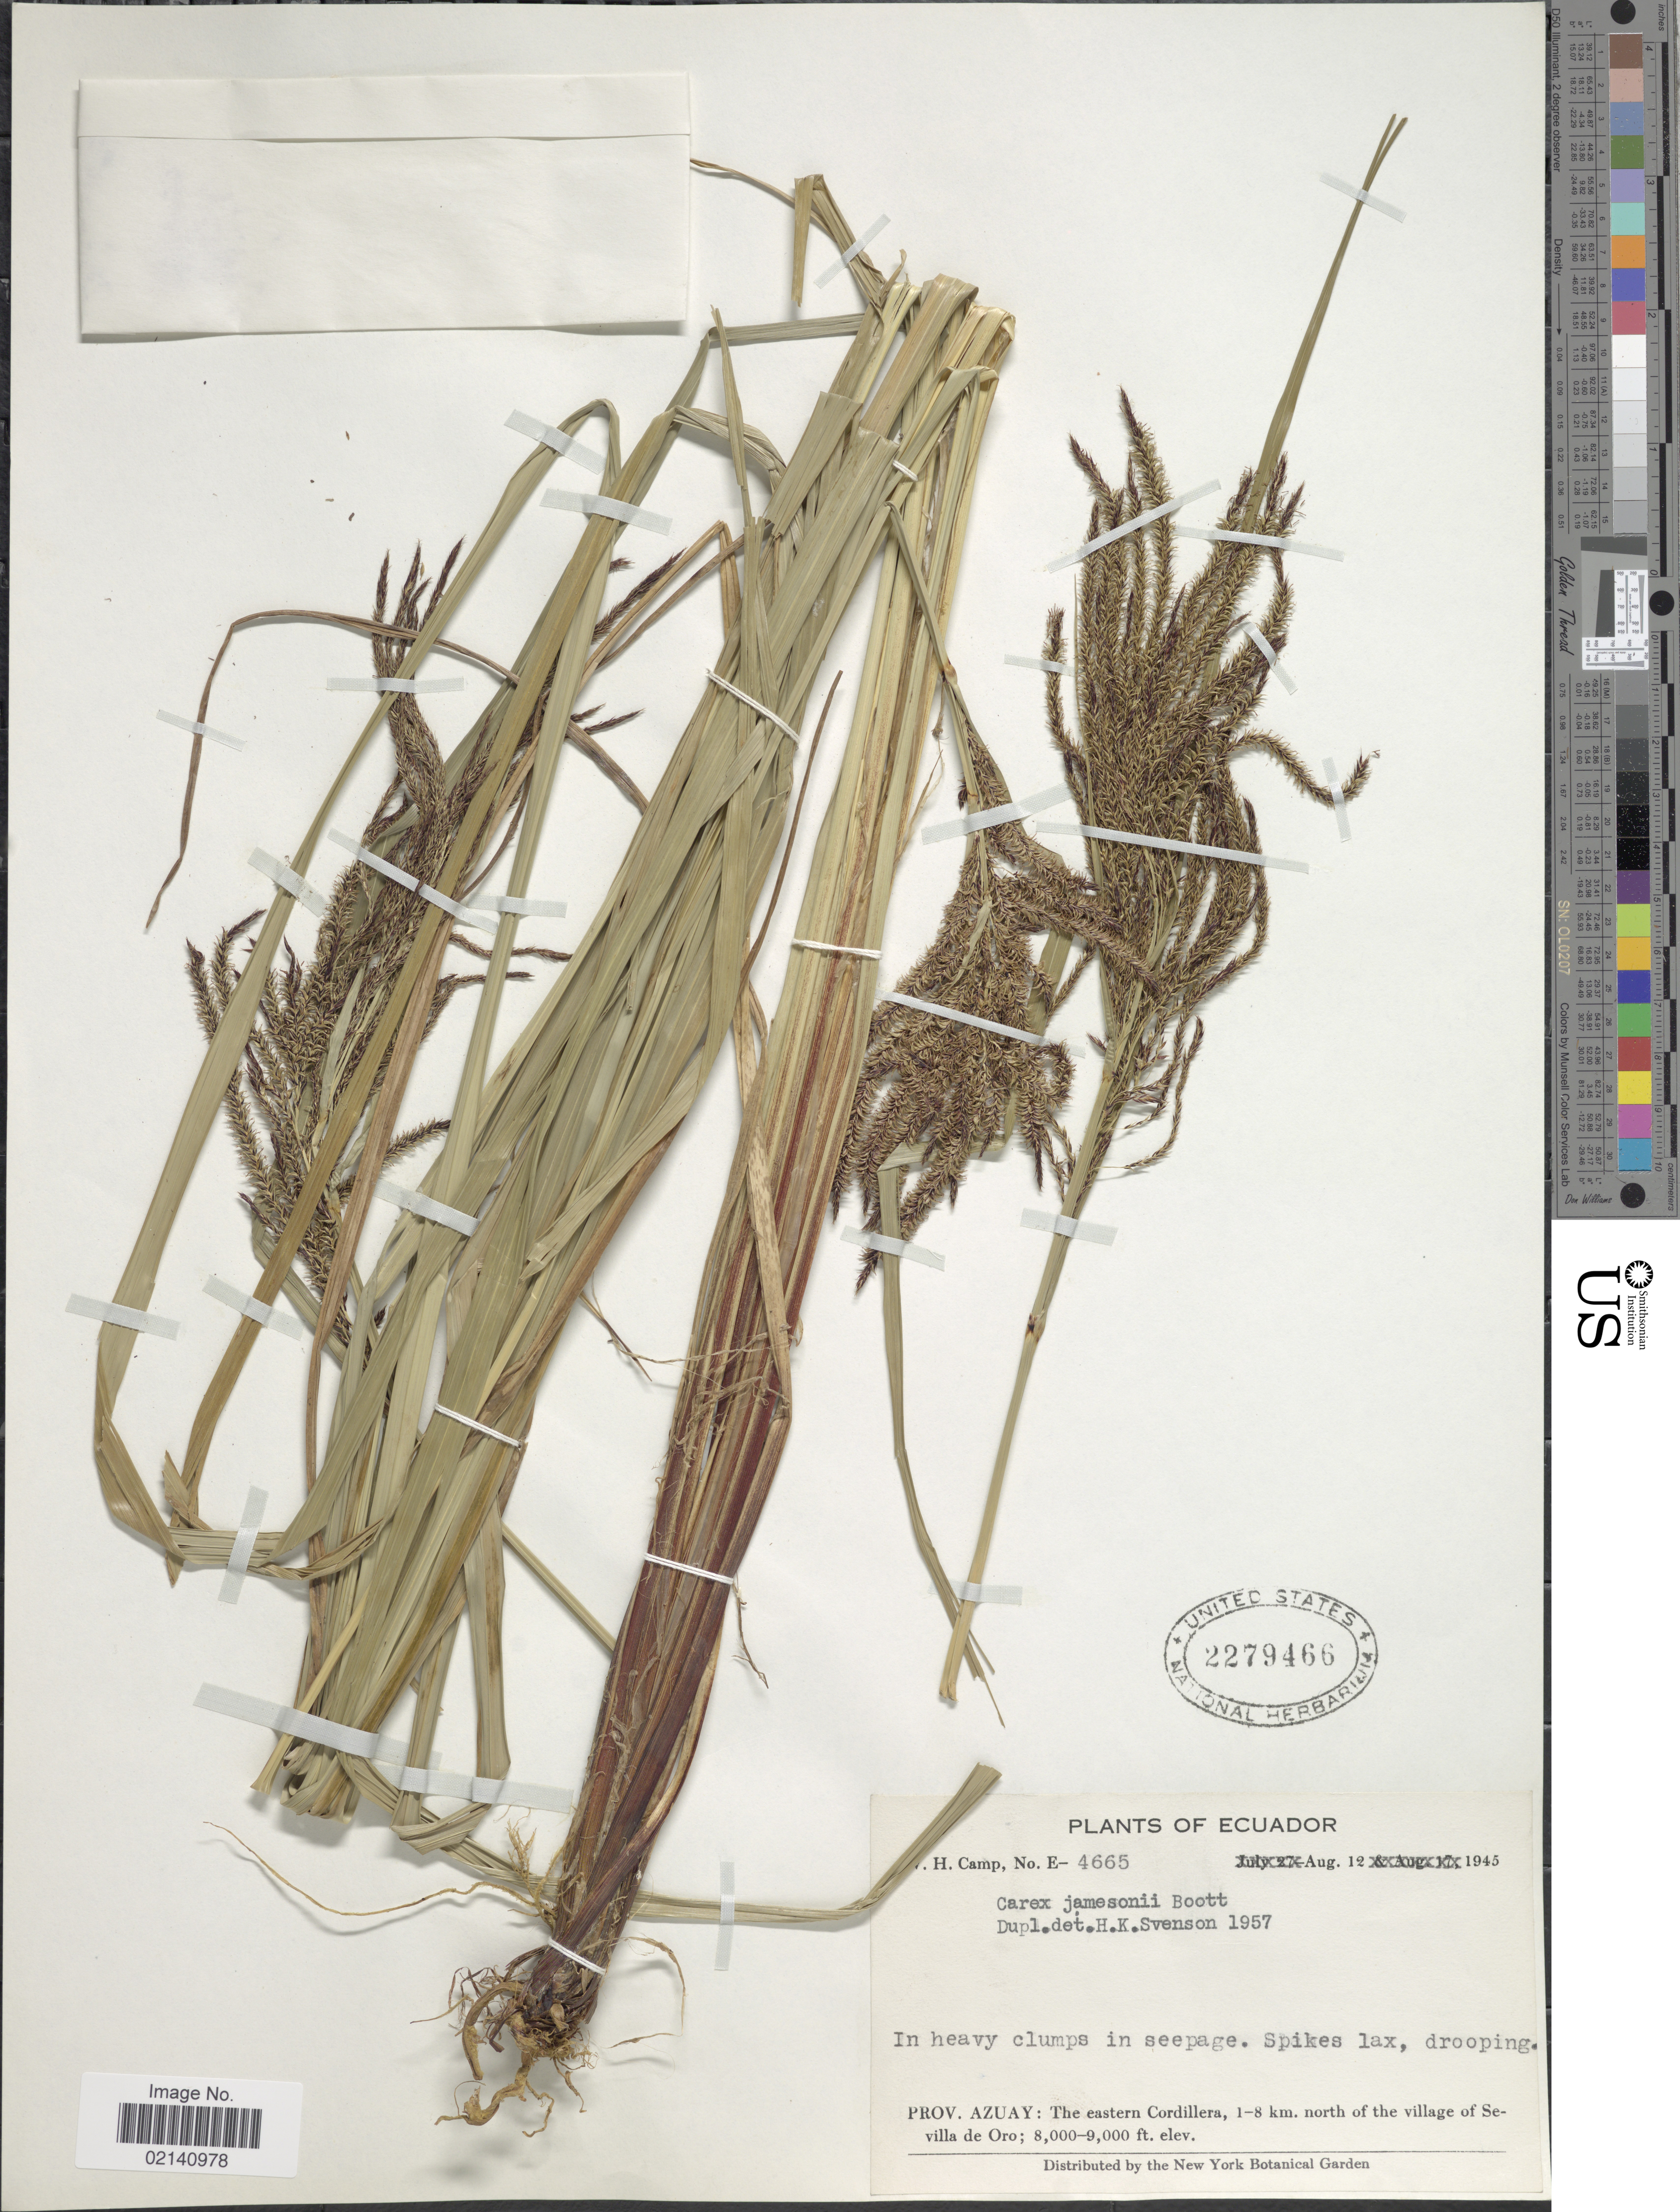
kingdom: Plantae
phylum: Tracheophyta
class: Liliopsida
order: Poales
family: Cyperaceae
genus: Carex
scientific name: Carex jamesonii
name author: Boott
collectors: W. H. Camp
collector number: E-4665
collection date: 1945-08-12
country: Ecuador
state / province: Azuay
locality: Prov. Azuay: The eastern Cordillera, 1-8 km. north of the village of Sevilla de Oro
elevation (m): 2438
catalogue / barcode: US 2279466